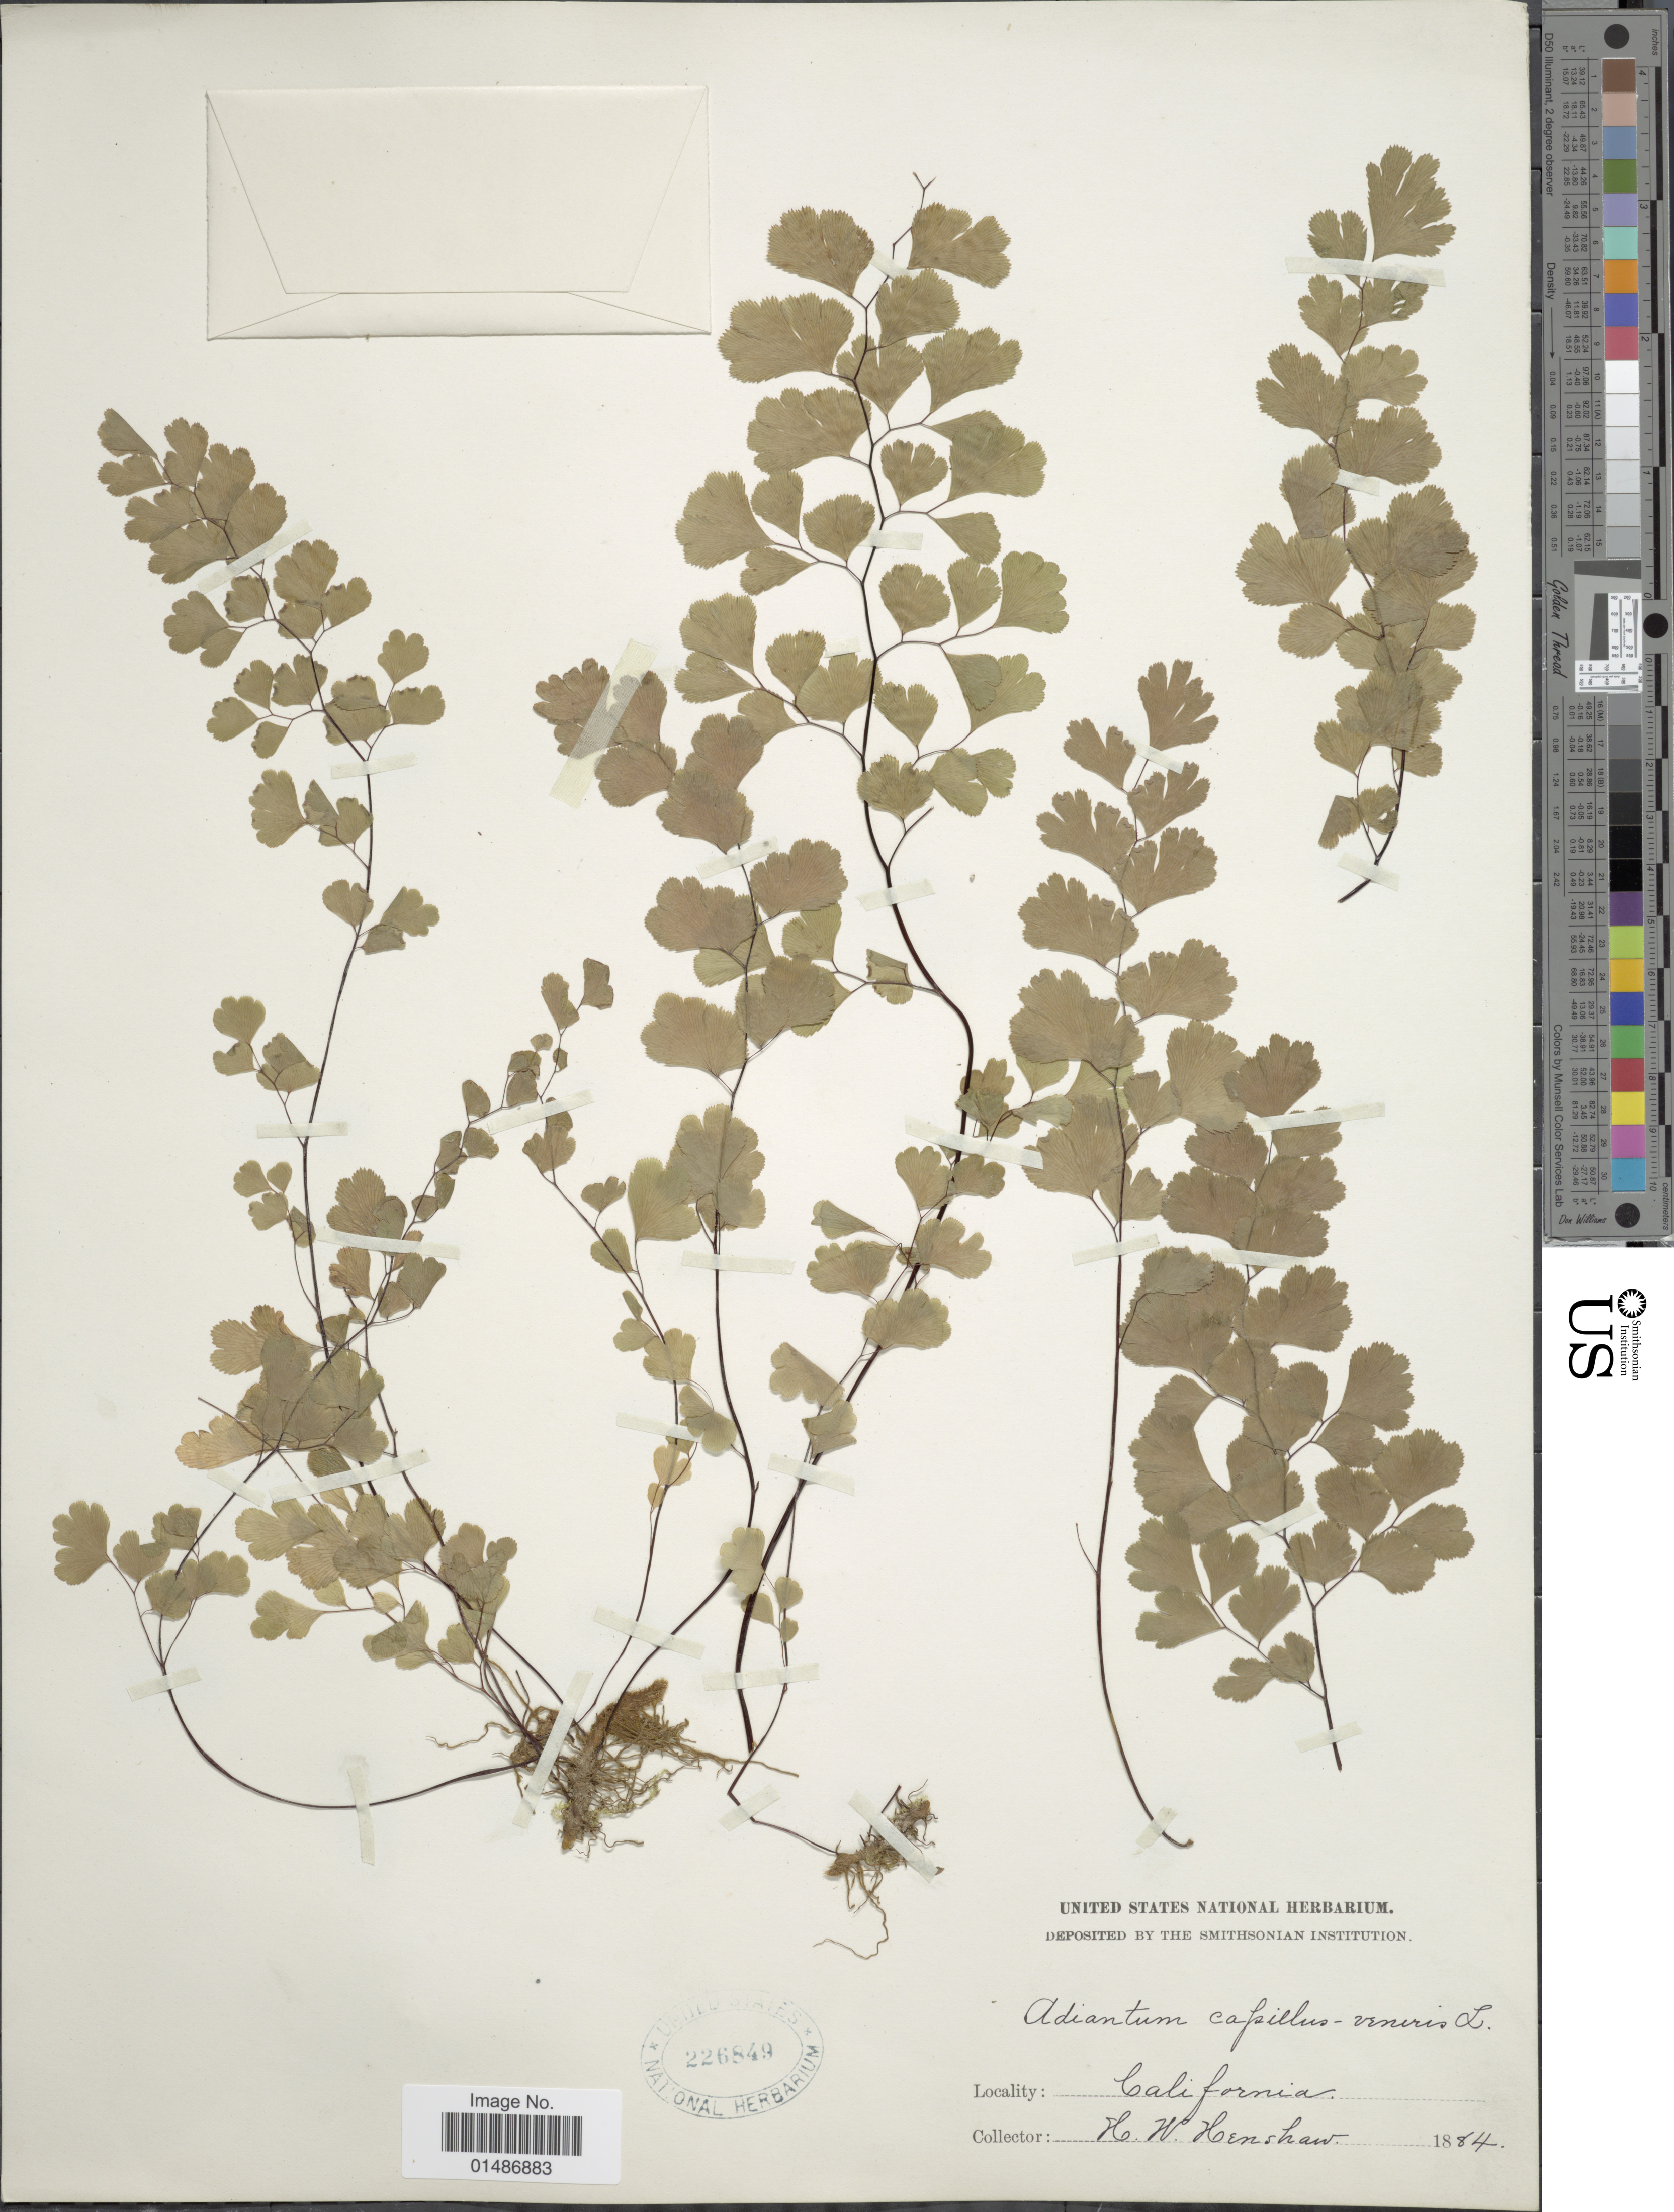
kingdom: Plantae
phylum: Tracheophyta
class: Polypodiopsida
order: Polypodiales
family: Pteridaceae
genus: Adiantum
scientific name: Adiantum capillus-veneris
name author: L.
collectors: H. Henshaw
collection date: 1884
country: United States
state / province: California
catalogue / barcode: US 226849